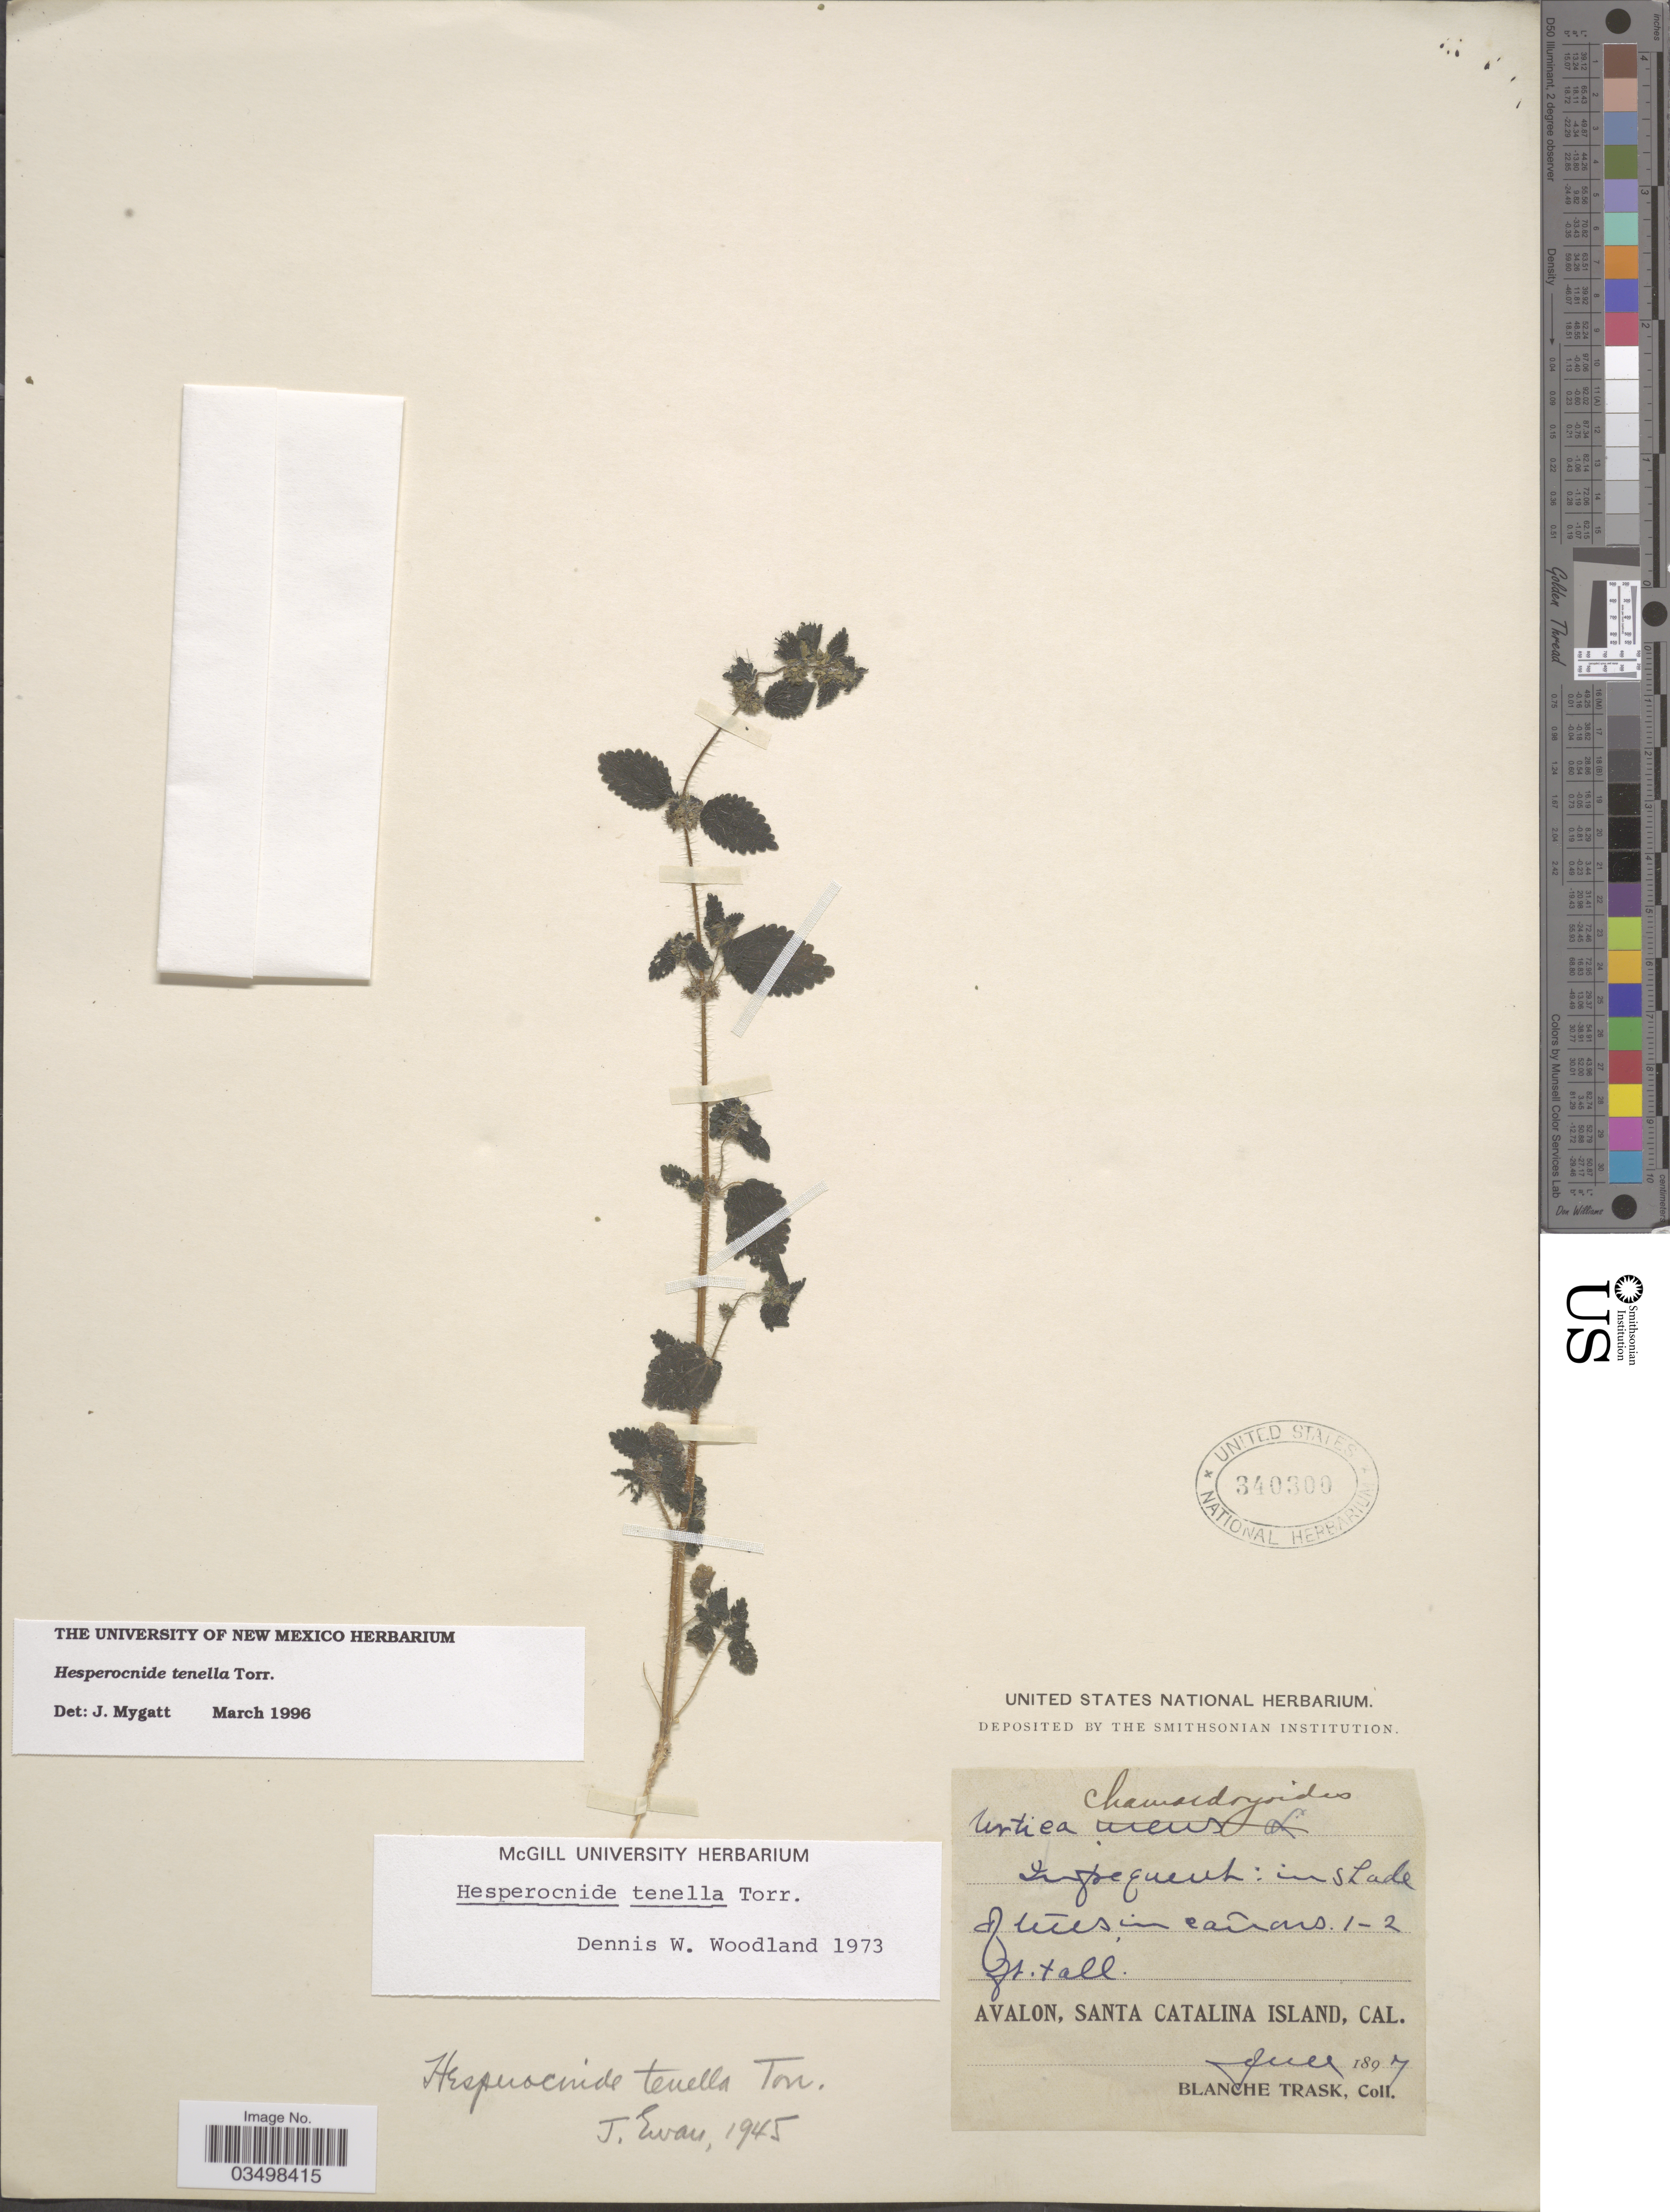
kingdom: Plantae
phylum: Tracheophyta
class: Magnoliopsida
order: Rosales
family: Urticaceae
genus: Hesperocnide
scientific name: Hesperocnide tenella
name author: Torr.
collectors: B. Trask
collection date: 1897-06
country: United States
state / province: California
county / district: Los Angeles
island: Santa Catalina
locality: Avalon, Santa Catalina Island.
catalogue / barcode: US 340300